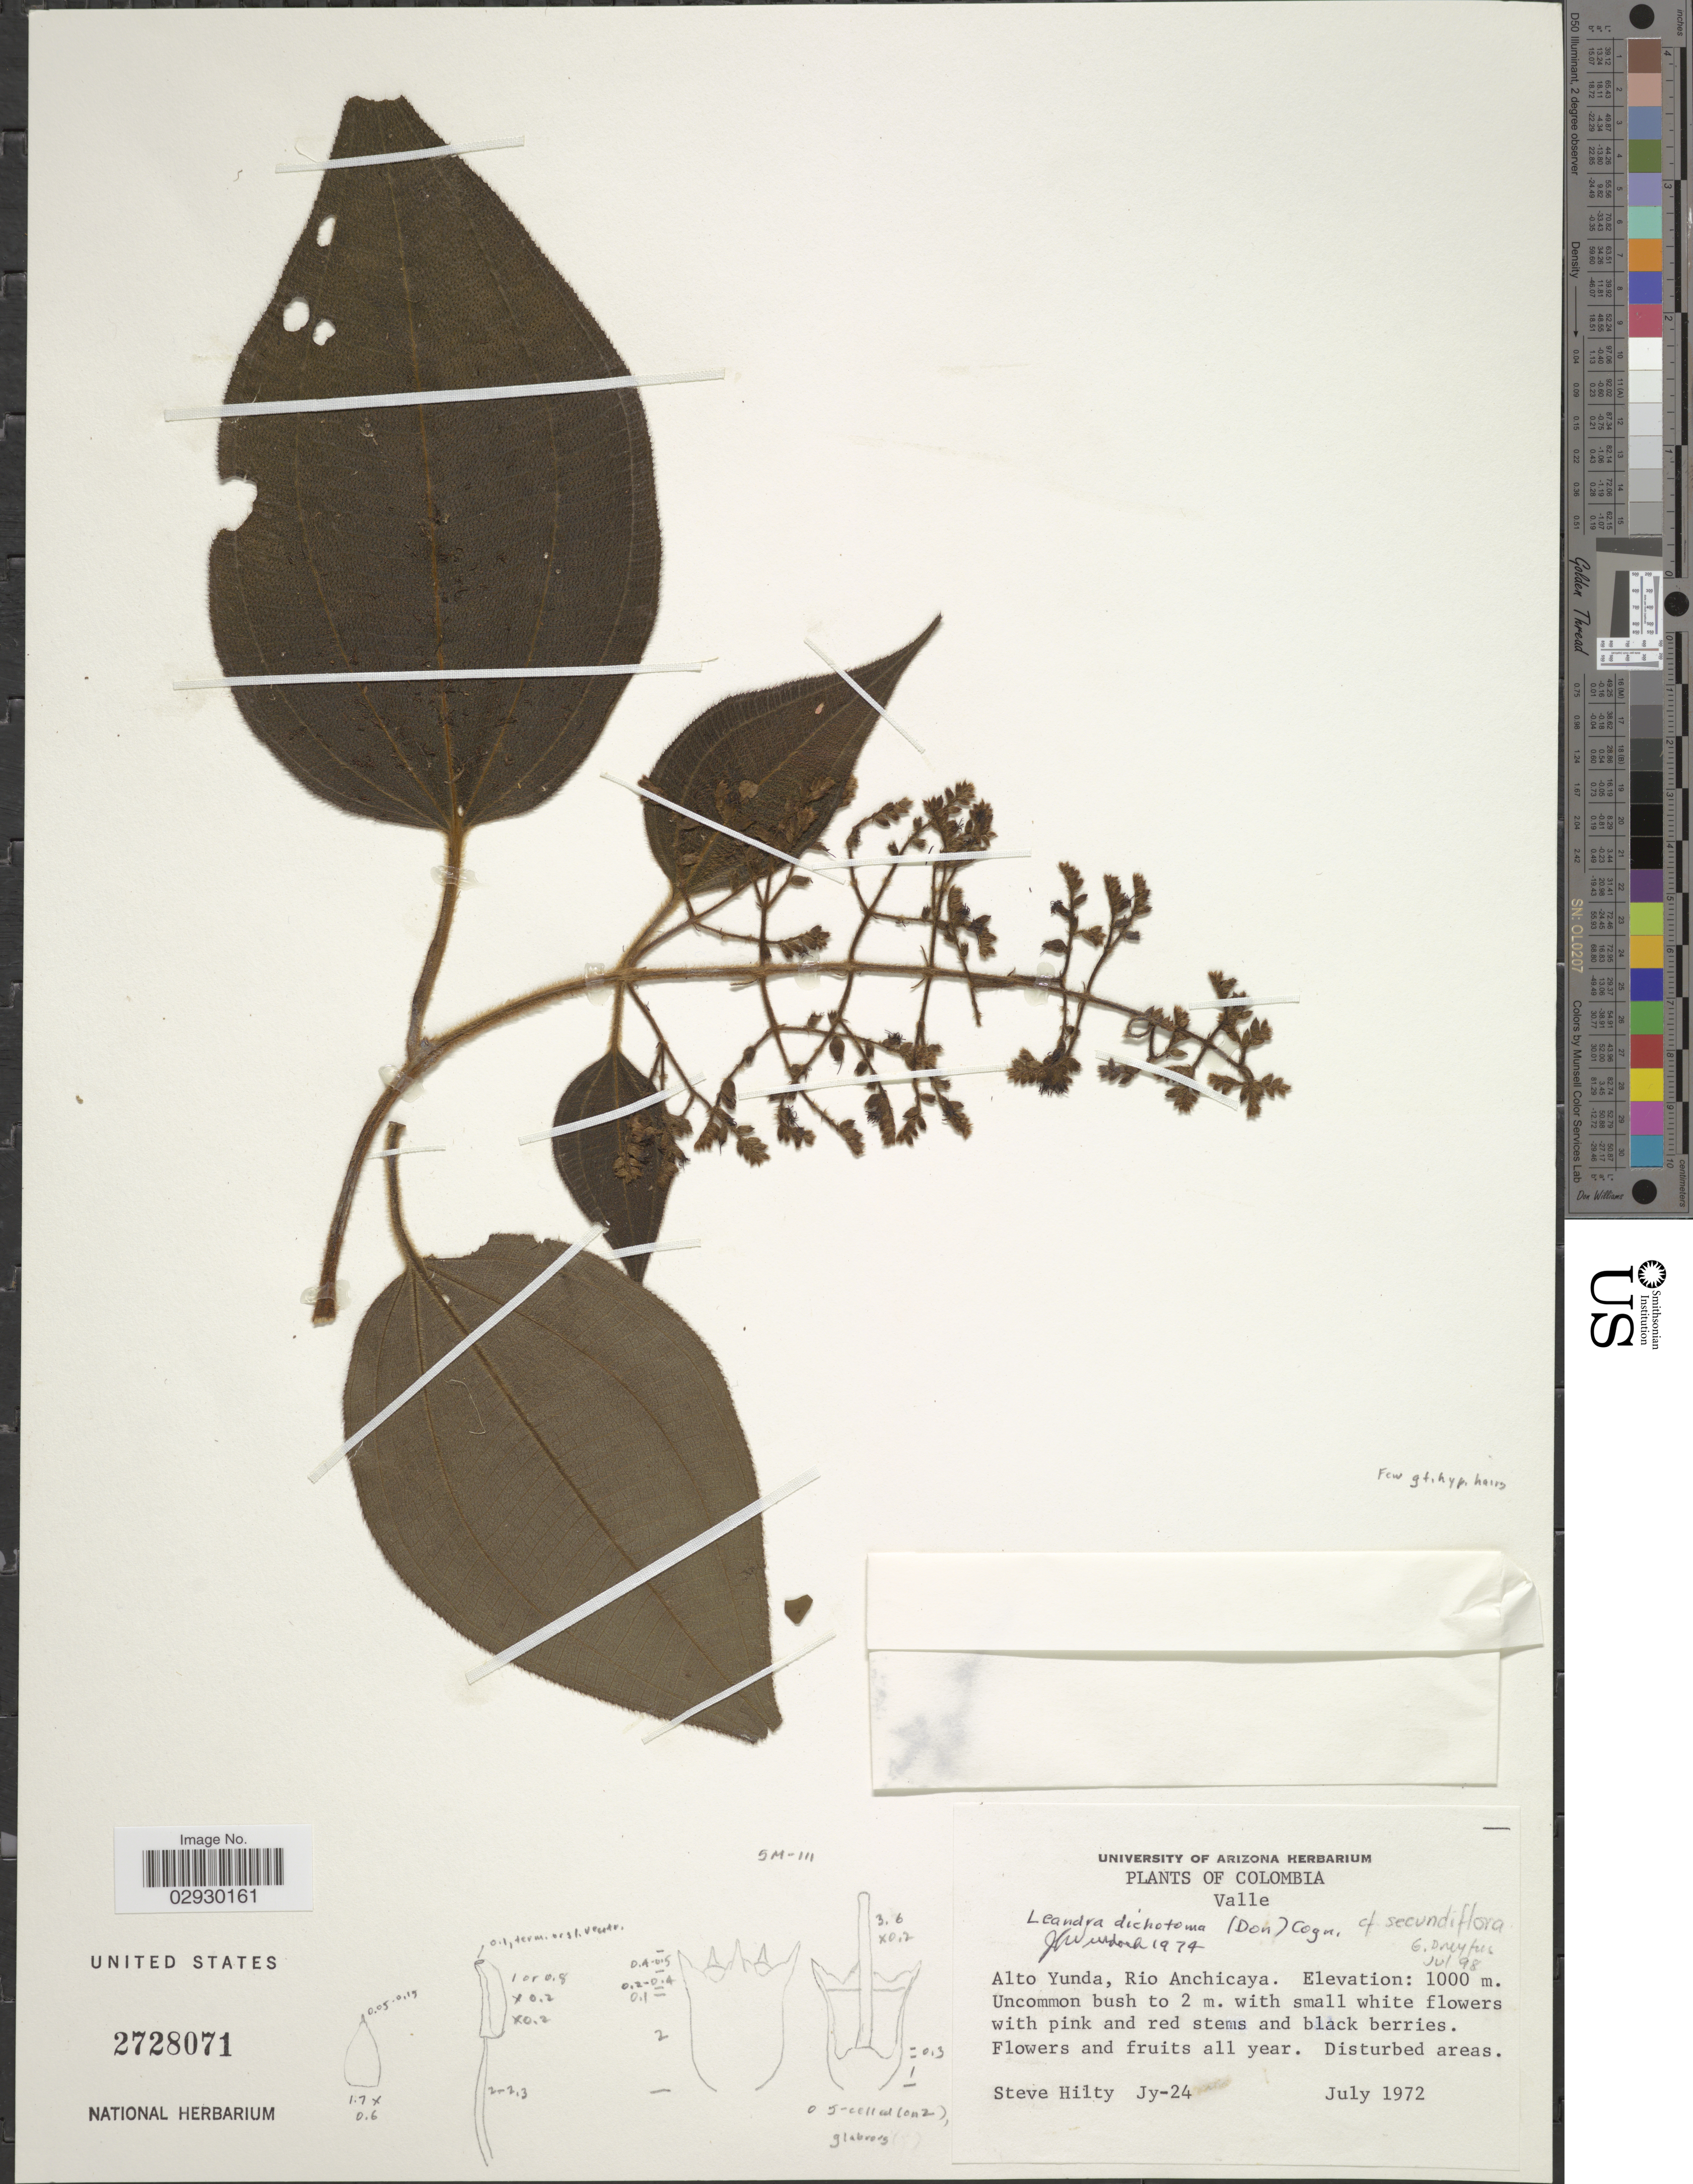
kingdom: Plantae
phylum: Tracheophyta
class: Magnoliopsida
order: Myrtales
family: Melastomataceae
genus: Leandra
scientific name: Leandra sp.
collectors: S. Hilty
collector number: Jy-24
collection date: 1972-07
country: Colombia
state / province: Valle del Cauca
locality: Valle. Alto Yunda, Rio Anchicaya.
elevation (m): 1000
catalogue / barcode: US 2728071